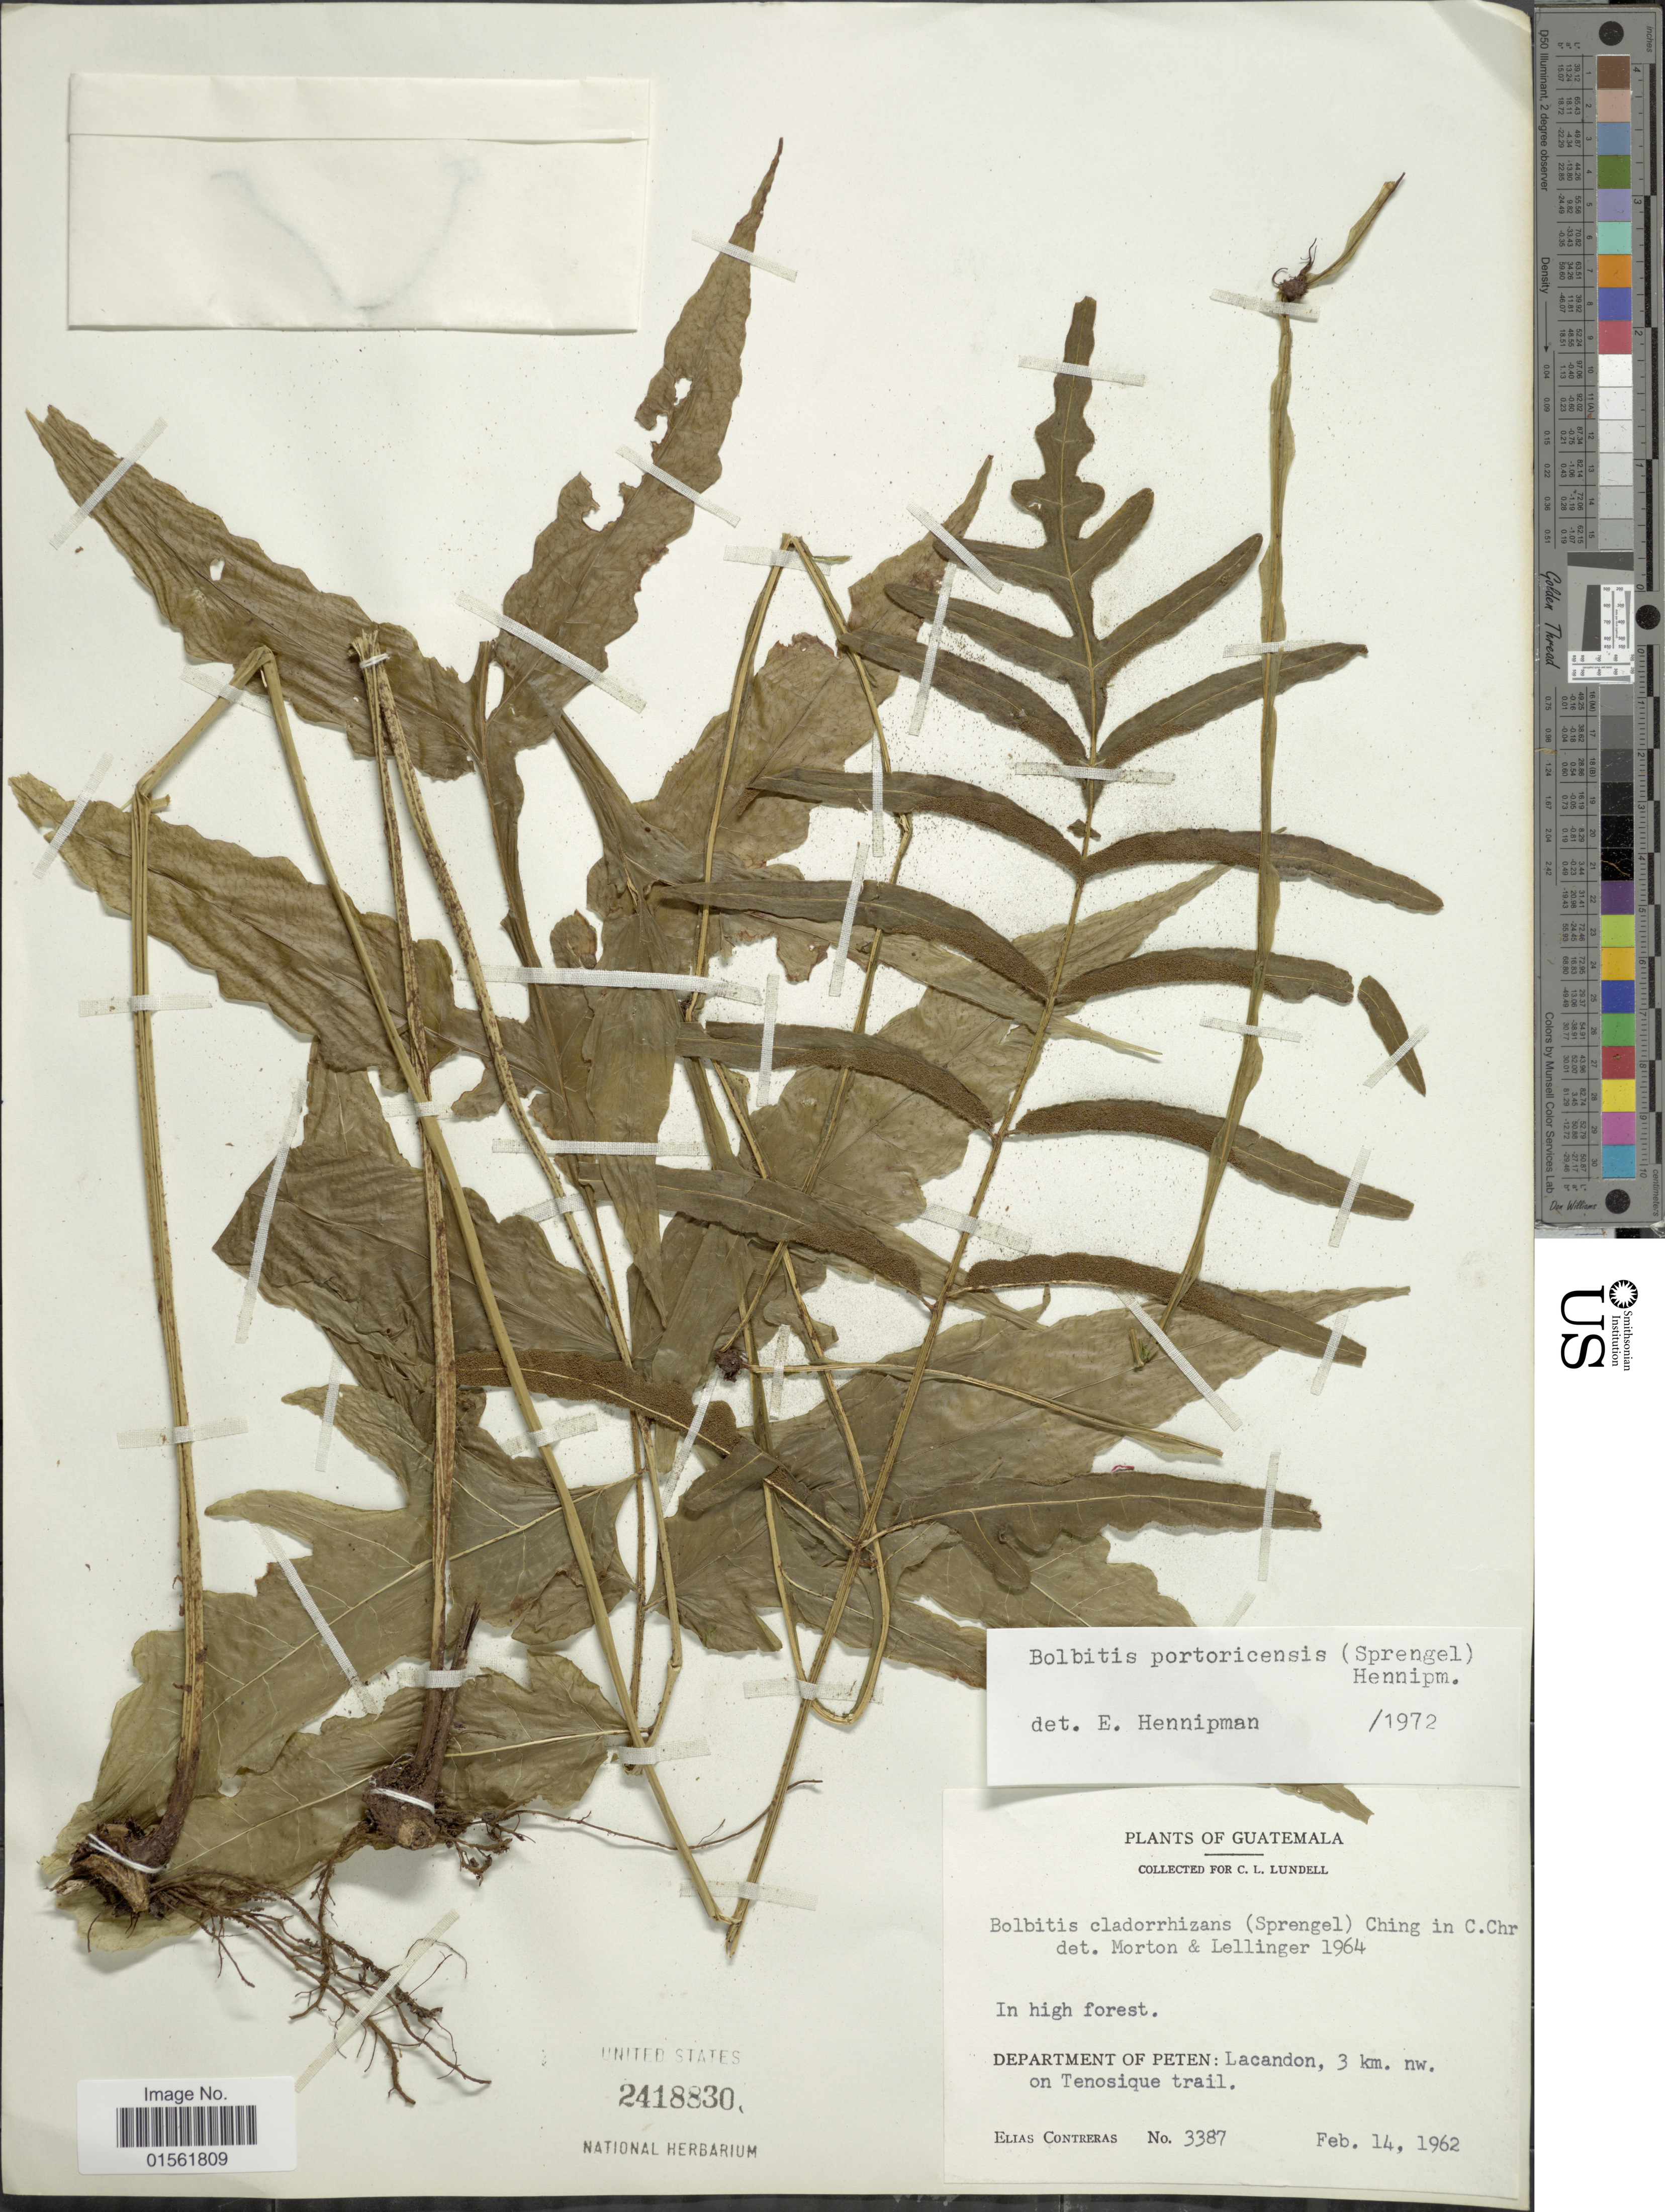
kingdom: Plantae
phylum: Tracheophyta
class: Polypodiopsida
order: Polypodiales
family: Dryopteridaceae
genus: Bolbitis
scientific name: Bolbitis portoricensis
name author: (Spreng.) Hennipman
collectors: E. Contreras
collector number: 3387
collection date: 1962-02-14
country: Guatemala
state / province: El Petén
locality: Department of Peten: Lacandon, 3 km. nw. on Tenosique trail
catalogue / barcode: US 2418830